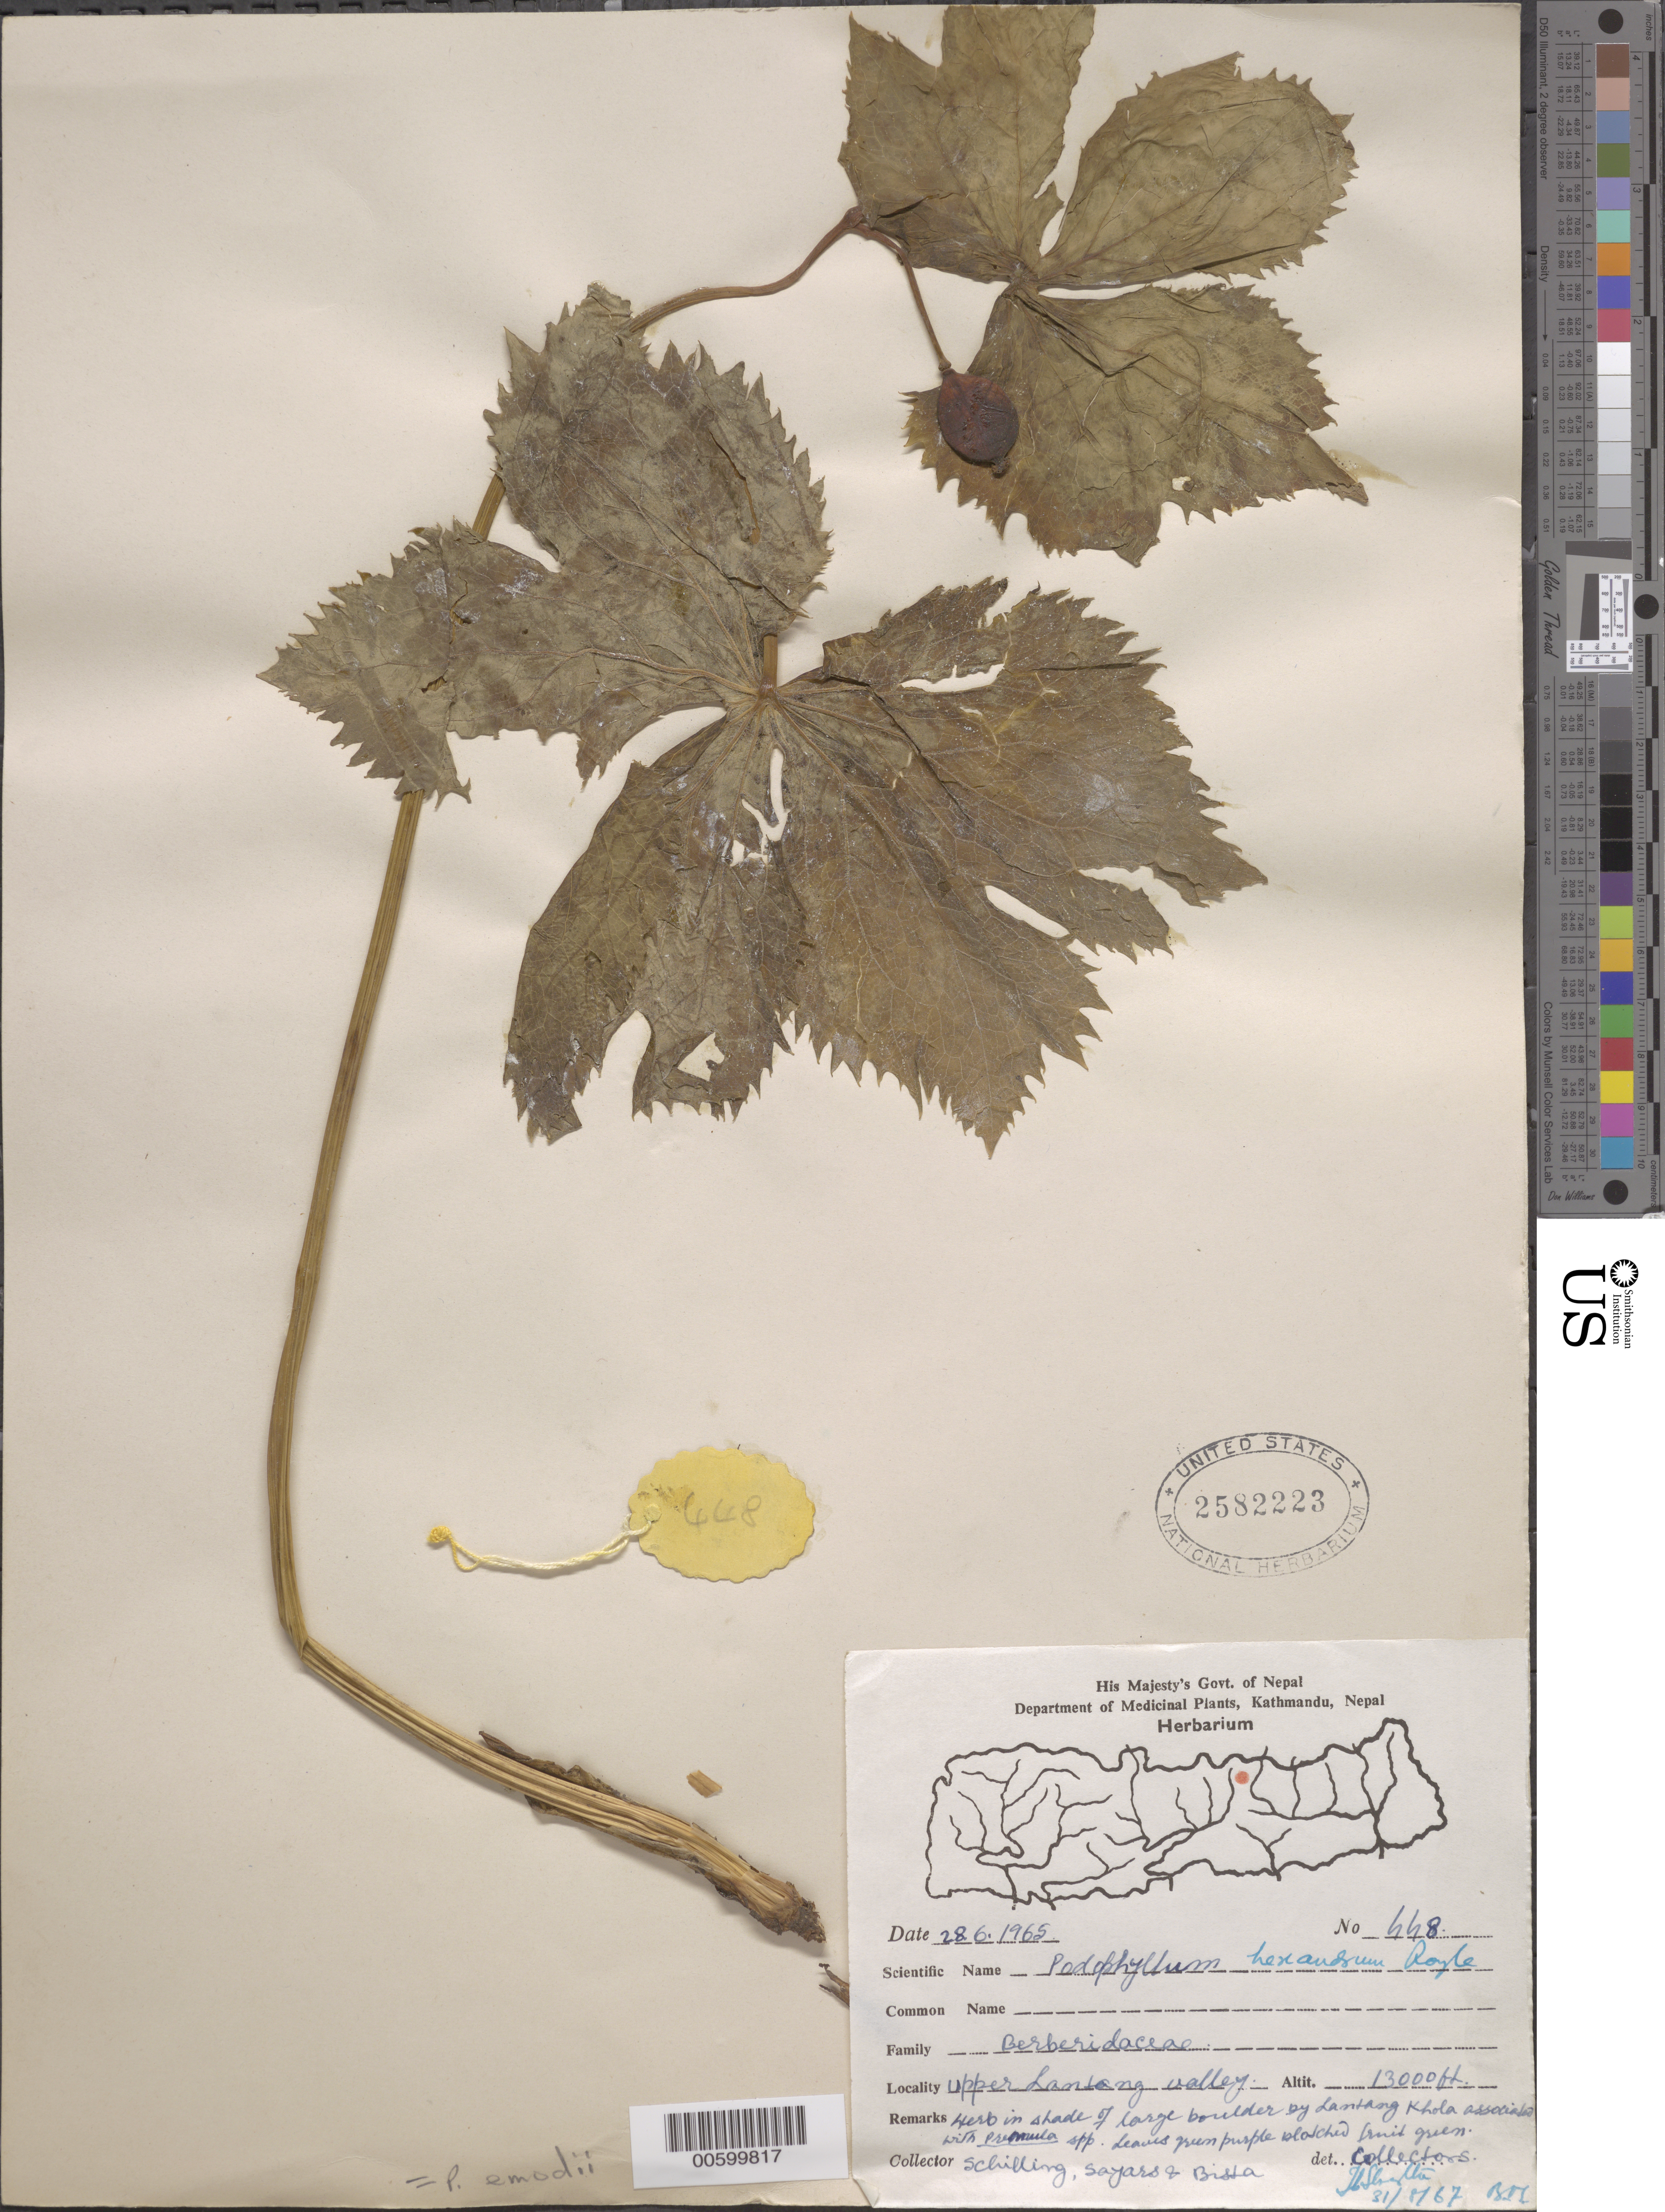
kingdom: Plantae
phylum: Tracheophyta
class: Magnoliopsida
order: Ranunculales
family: Berberidaceae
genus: Sinopodophyllum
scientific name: Sinopodophyllum hexandrum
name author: (Royle) T.S.Ying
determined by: Strong, Mark T., (BOT), Smithsonian Institution - National Museum of Natural History (UNITED STATES)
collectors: Schilling, --, -. Sauars & -. Bissa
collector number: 448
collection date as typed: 28 Jun 1965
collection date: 1965-06-28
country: Nepal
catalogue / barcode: US 2582223